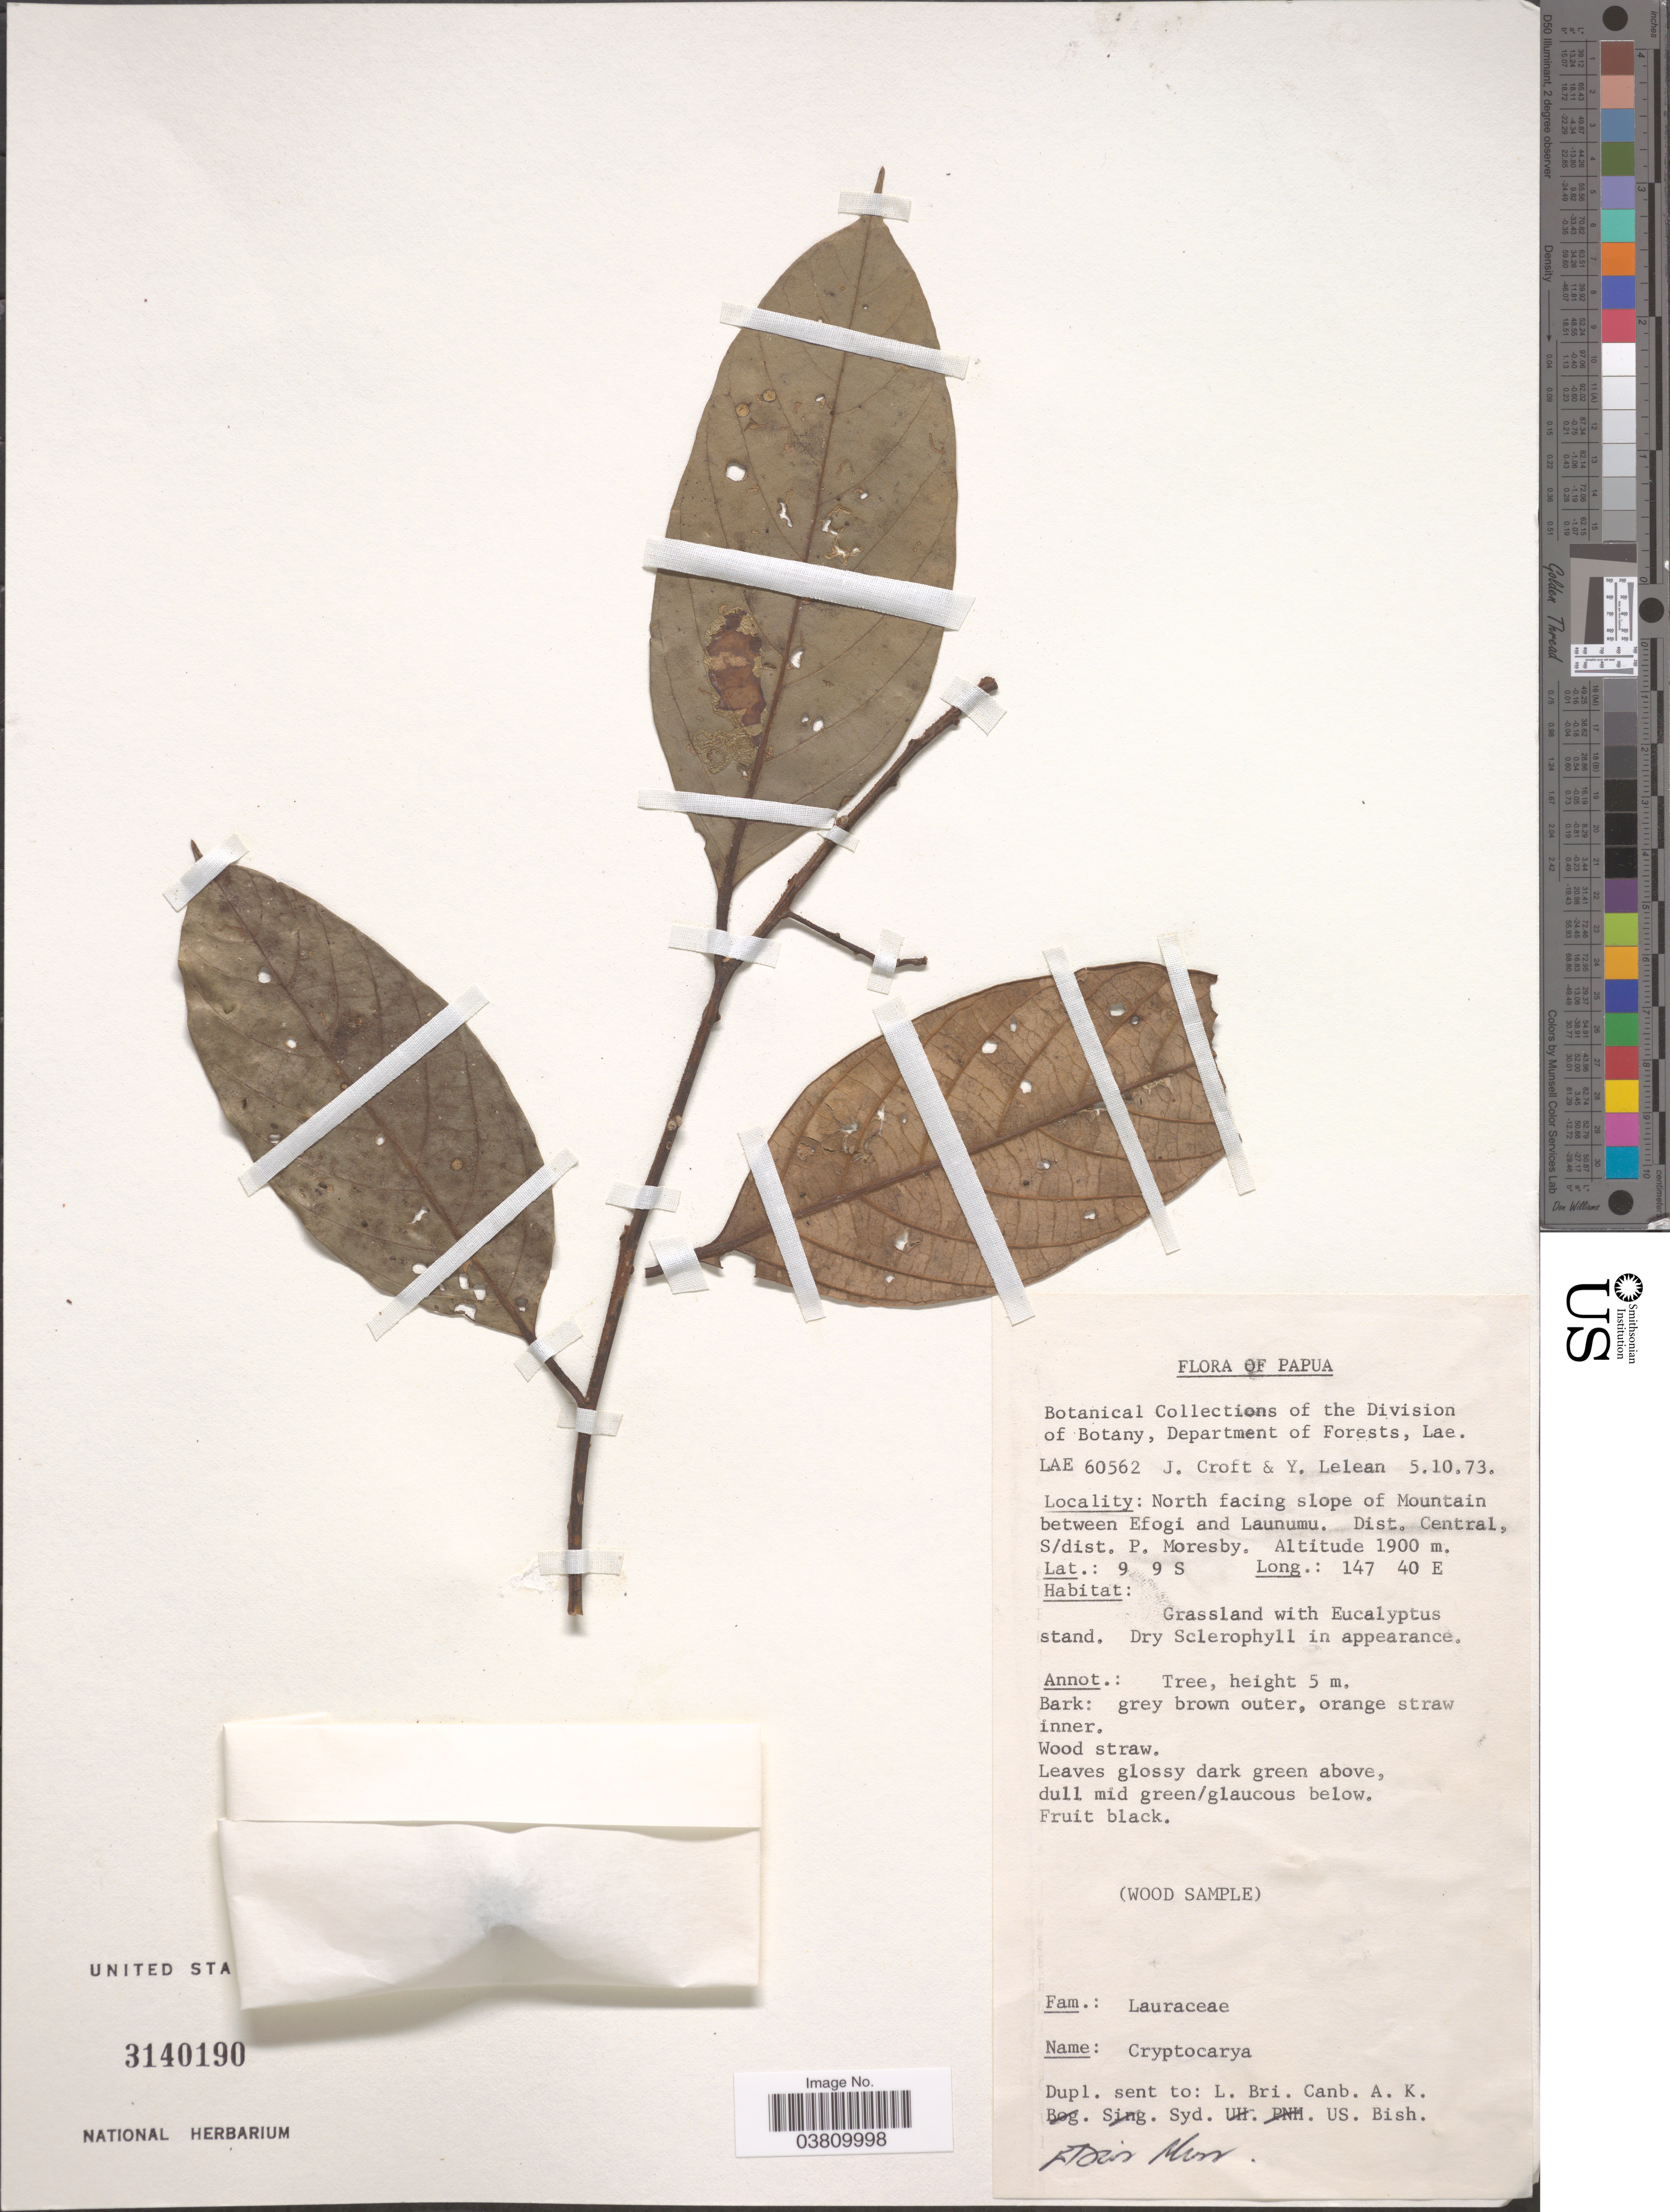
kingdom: Plantae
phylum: Tracheophyta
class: Magnoliopsida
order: Laurales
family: Lauraceae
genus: Cryptocarya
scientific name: Cryptocarya sp.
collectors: J. Croft & Y. Lelean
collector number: LAE60562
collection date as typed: Transcribed d/m/y: 5/10/73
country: Papua New Guinea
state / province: Central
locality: North facing slope of Mountain between Efogi and Launumu. Dist. Central, S/dist. P. Moresby.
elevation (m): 1900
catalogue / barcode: US 3140190